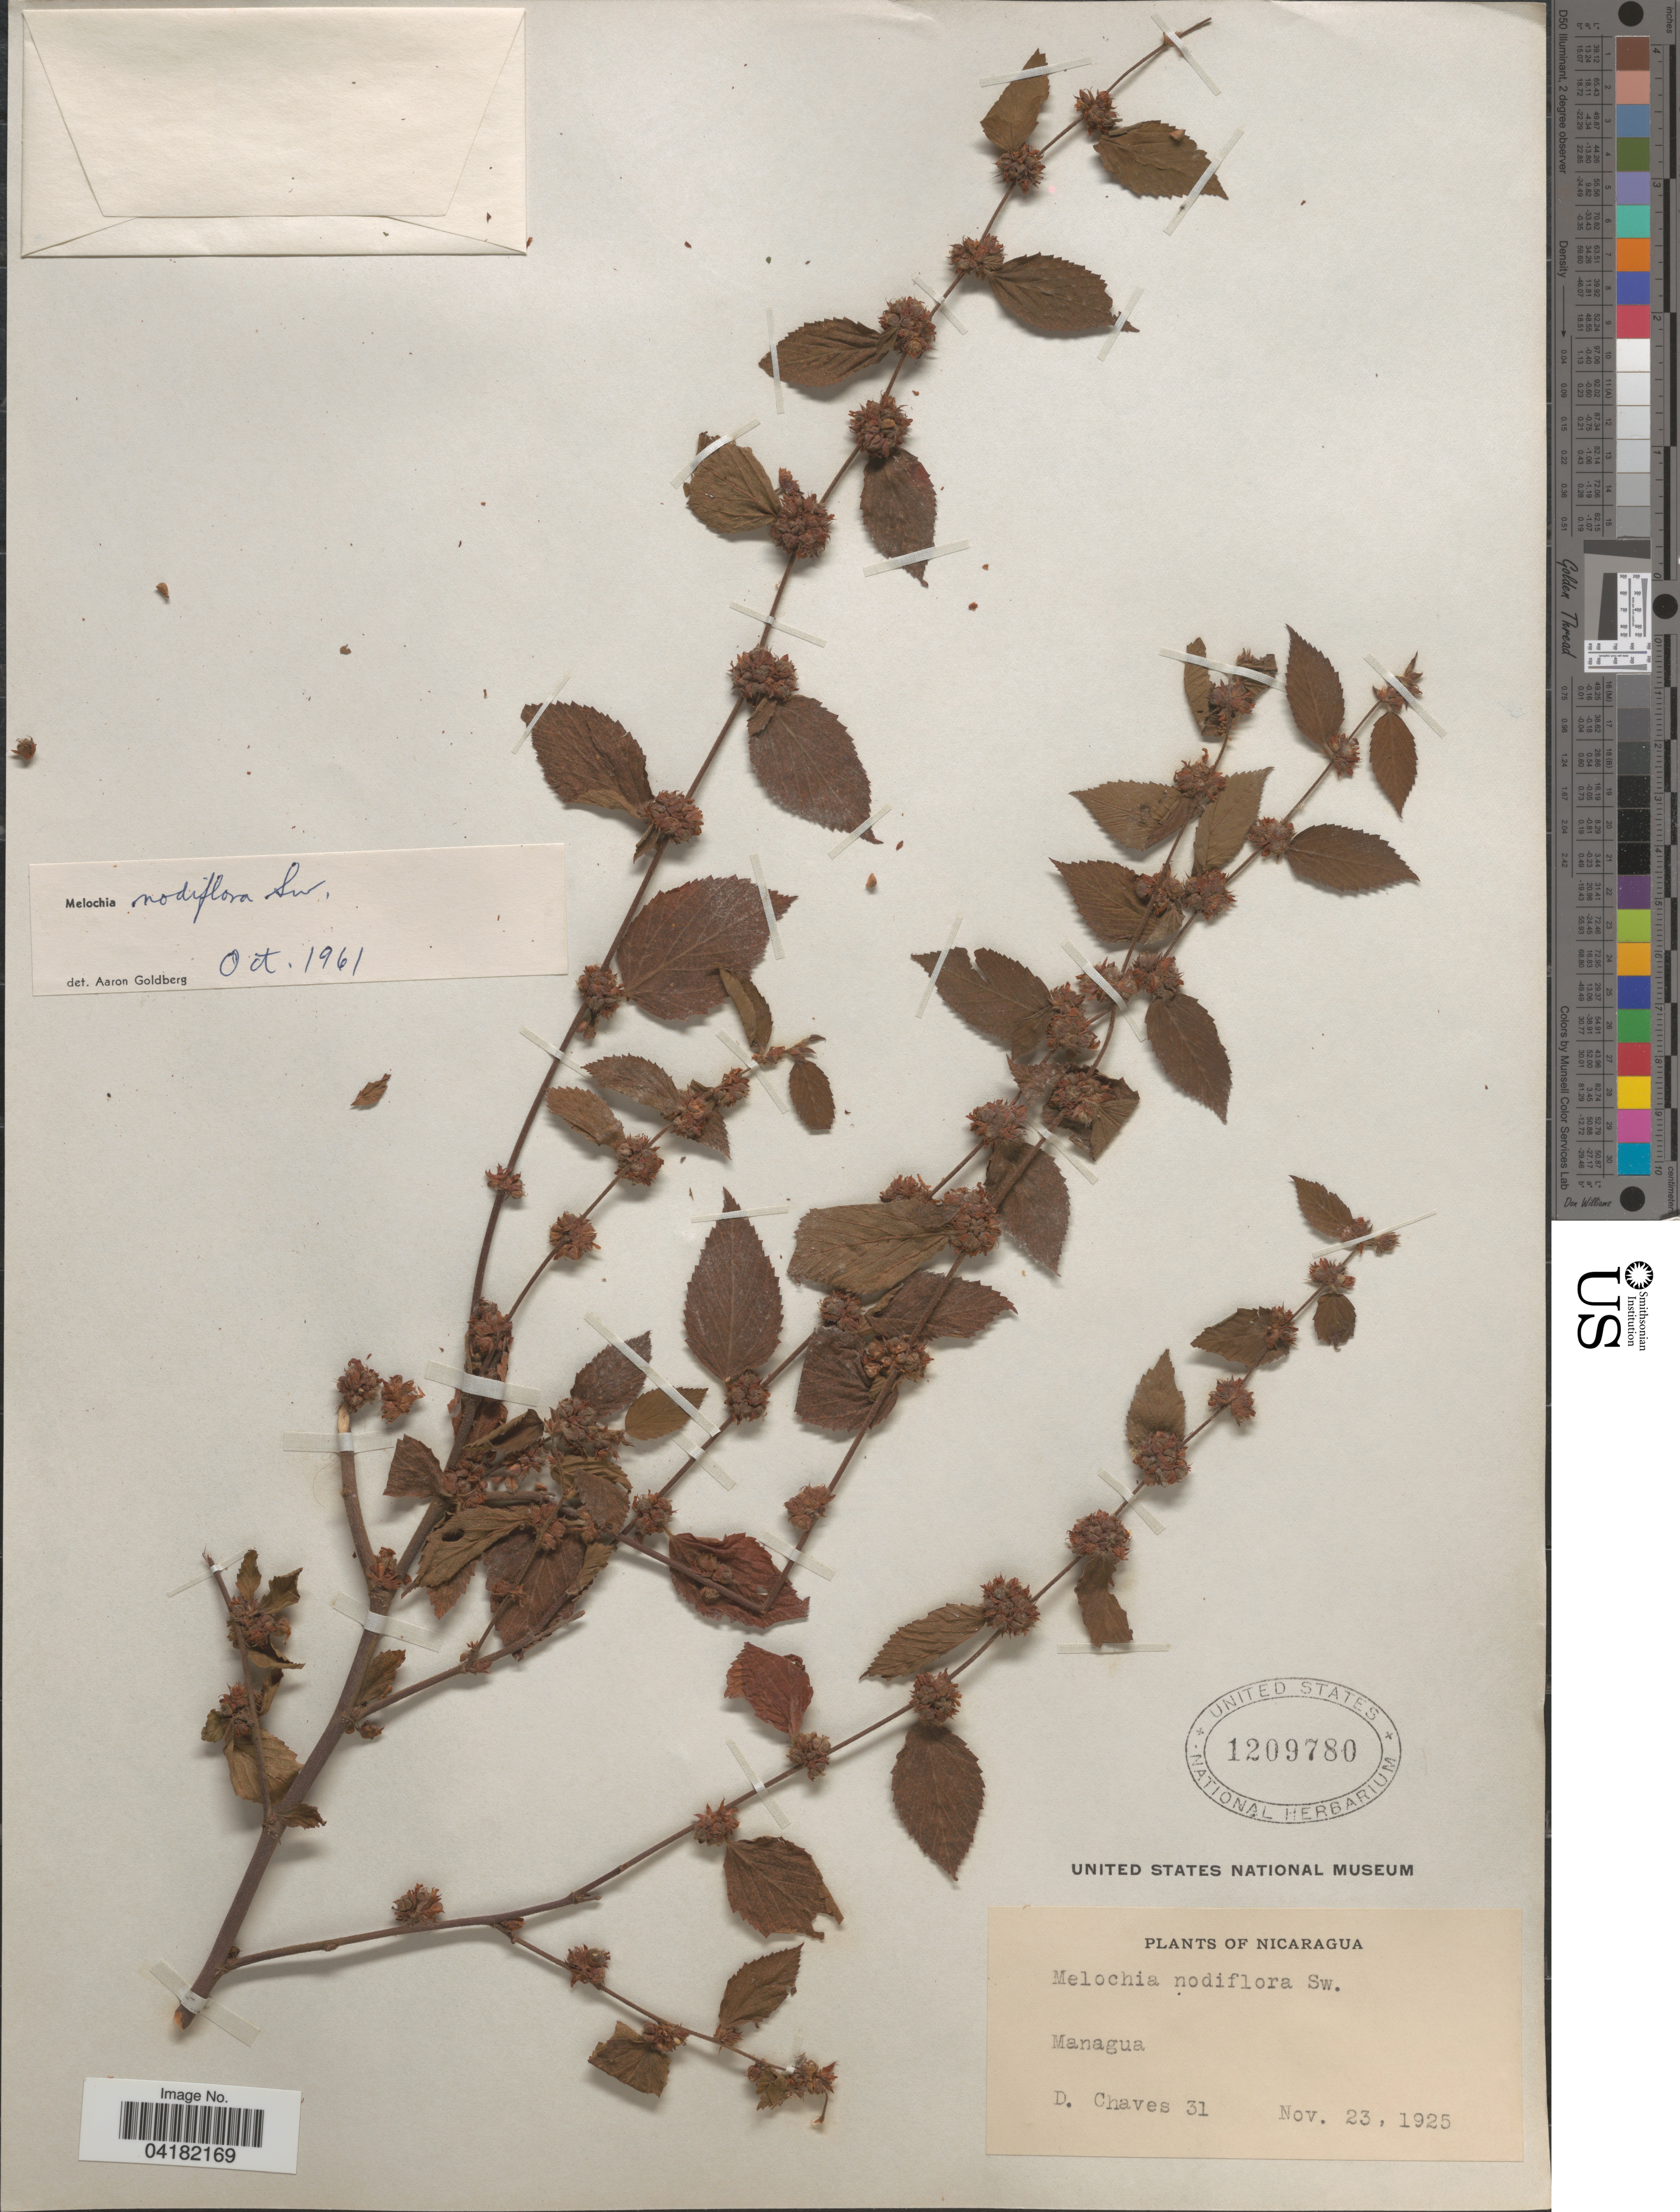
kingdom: Plantae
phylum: Tracheophyta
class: Magnoliopsida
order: Malvales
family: Malvaceae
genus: Melochia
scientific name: Melochia nodiflora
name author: Sw.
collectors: D. Chaves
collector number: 31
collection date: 1925-11-23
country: Nicaragua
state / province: Managua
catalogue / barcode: US 1209780